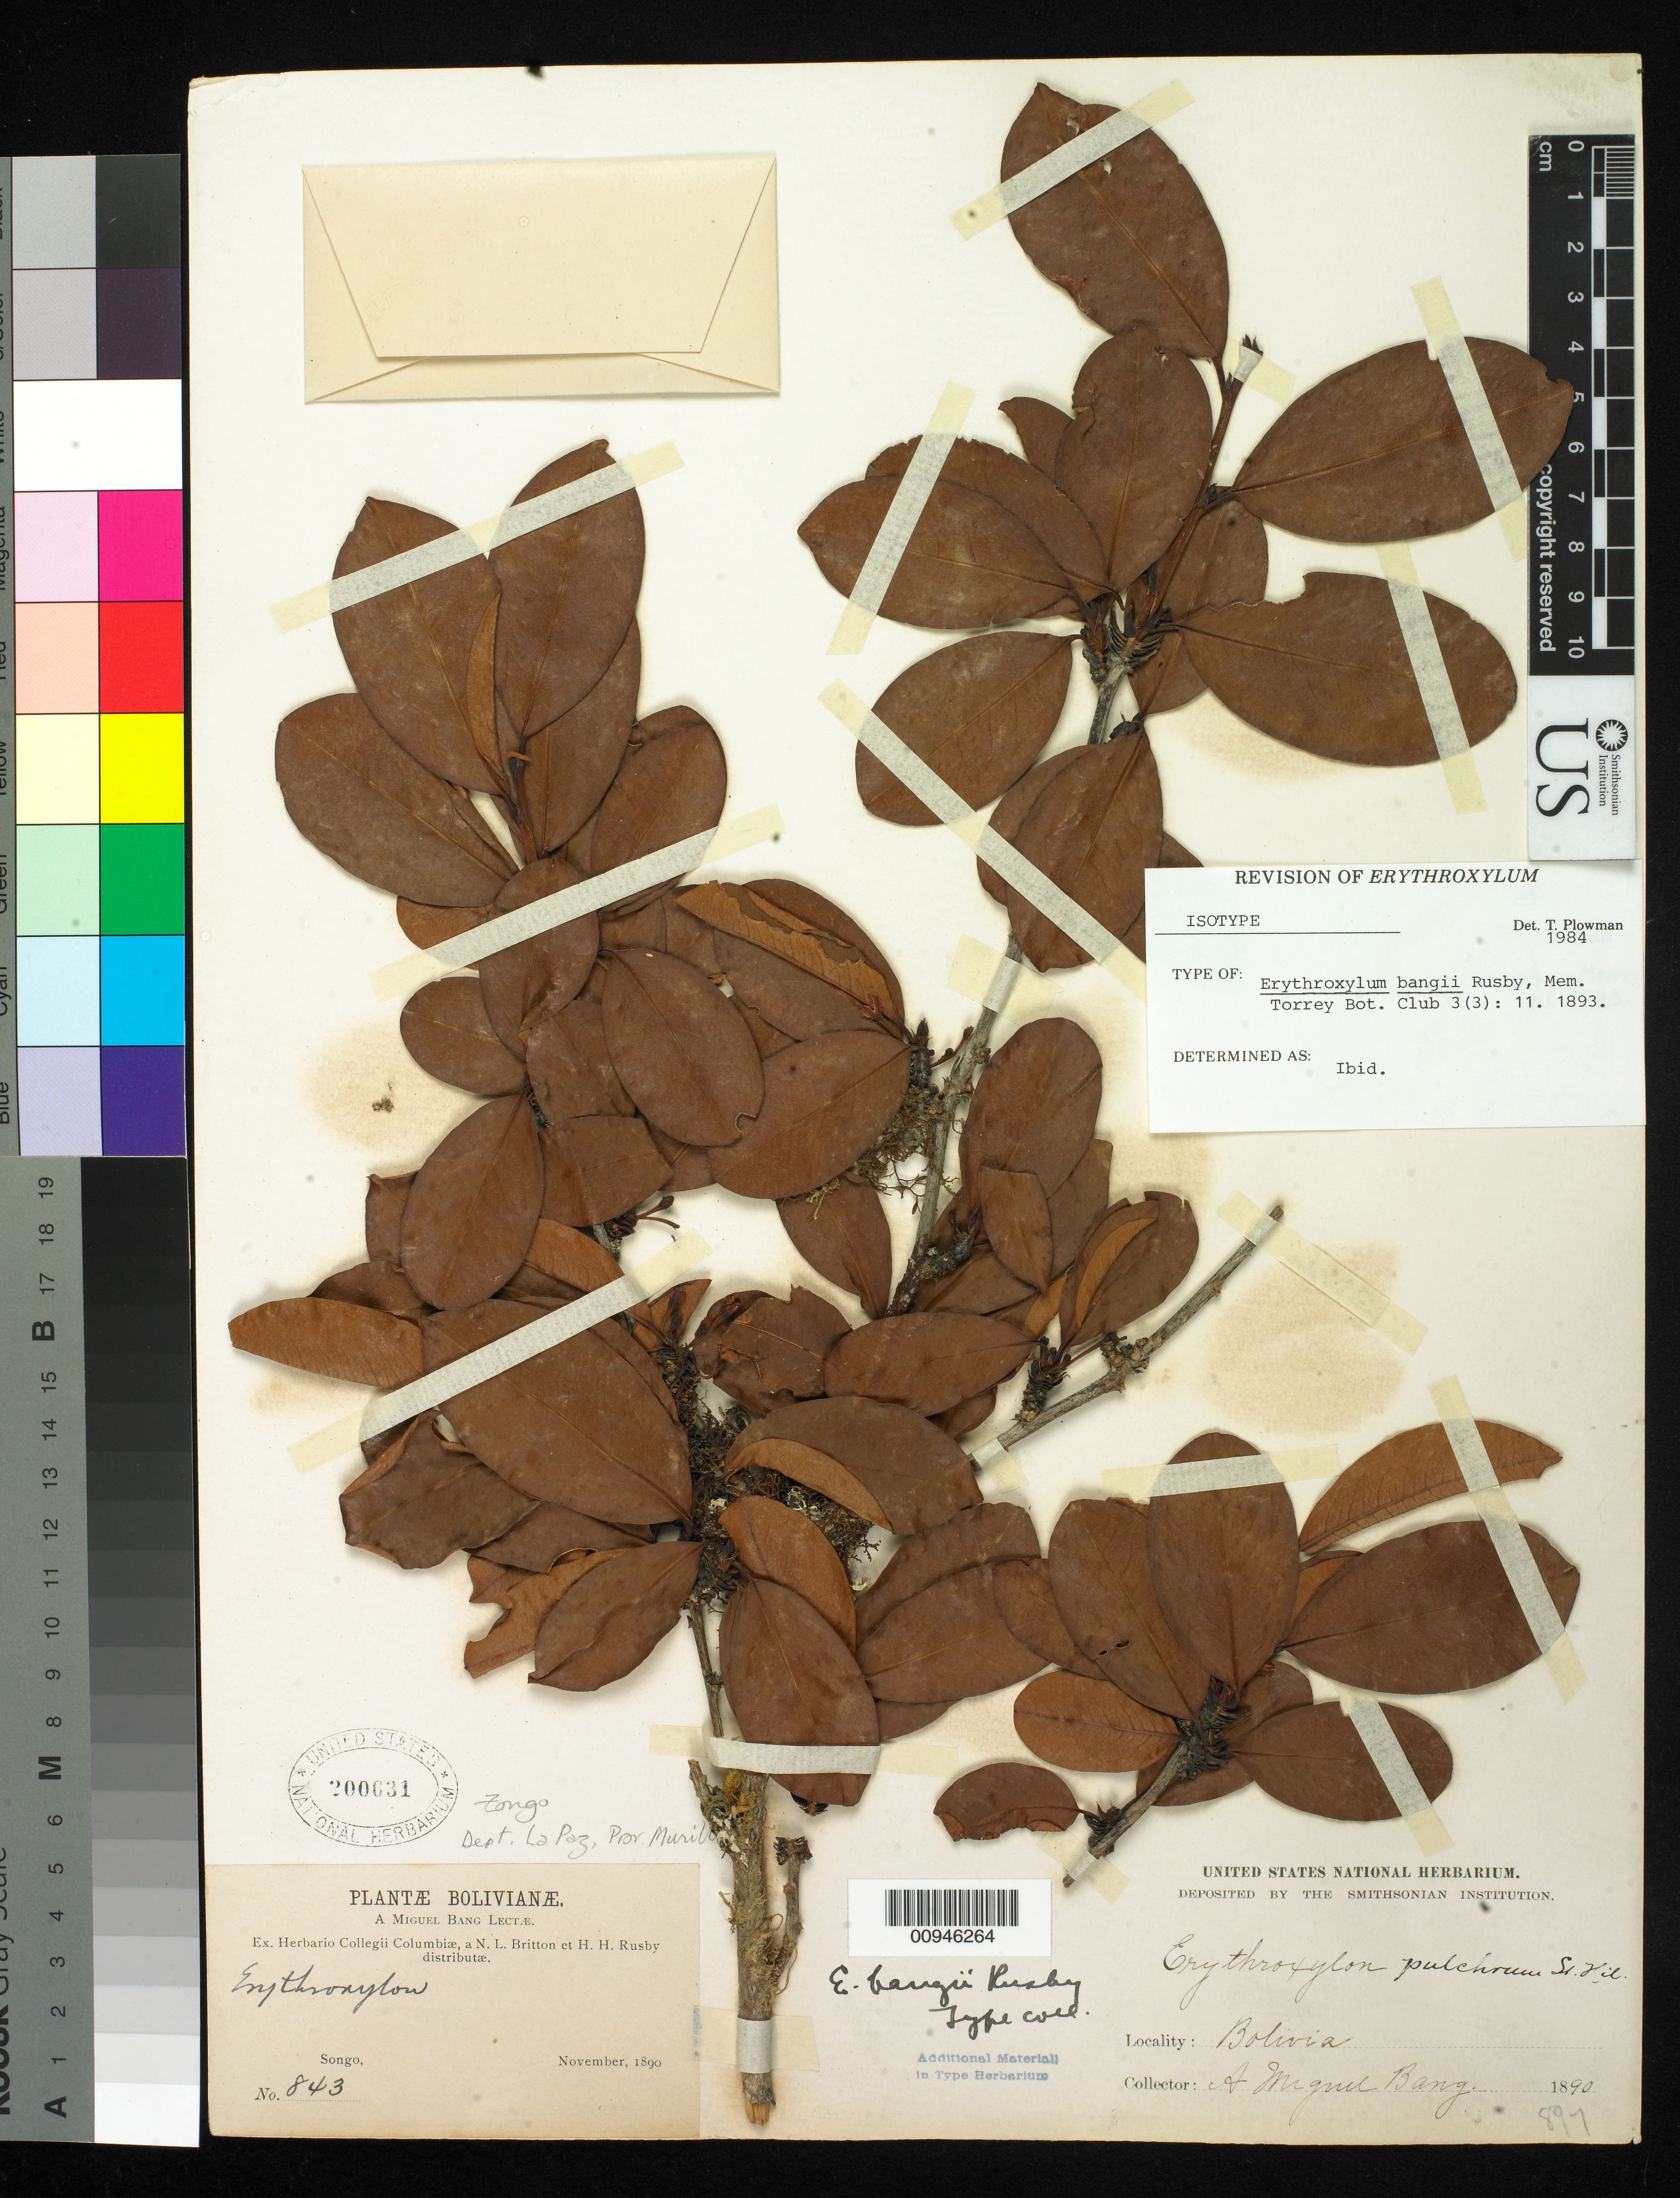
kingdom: Plantae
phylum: Tracheophyta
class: Magnoliopsida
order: Malpighiales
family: Erythroxylaceae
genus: Erythroxylum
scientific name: Erythroxylum bangii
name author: Rusby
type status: Isotype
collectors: M. Bang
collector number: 843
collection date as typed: Nov 1890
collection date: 1890-11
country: Bolivia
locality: Songo.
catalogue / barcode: US 200631